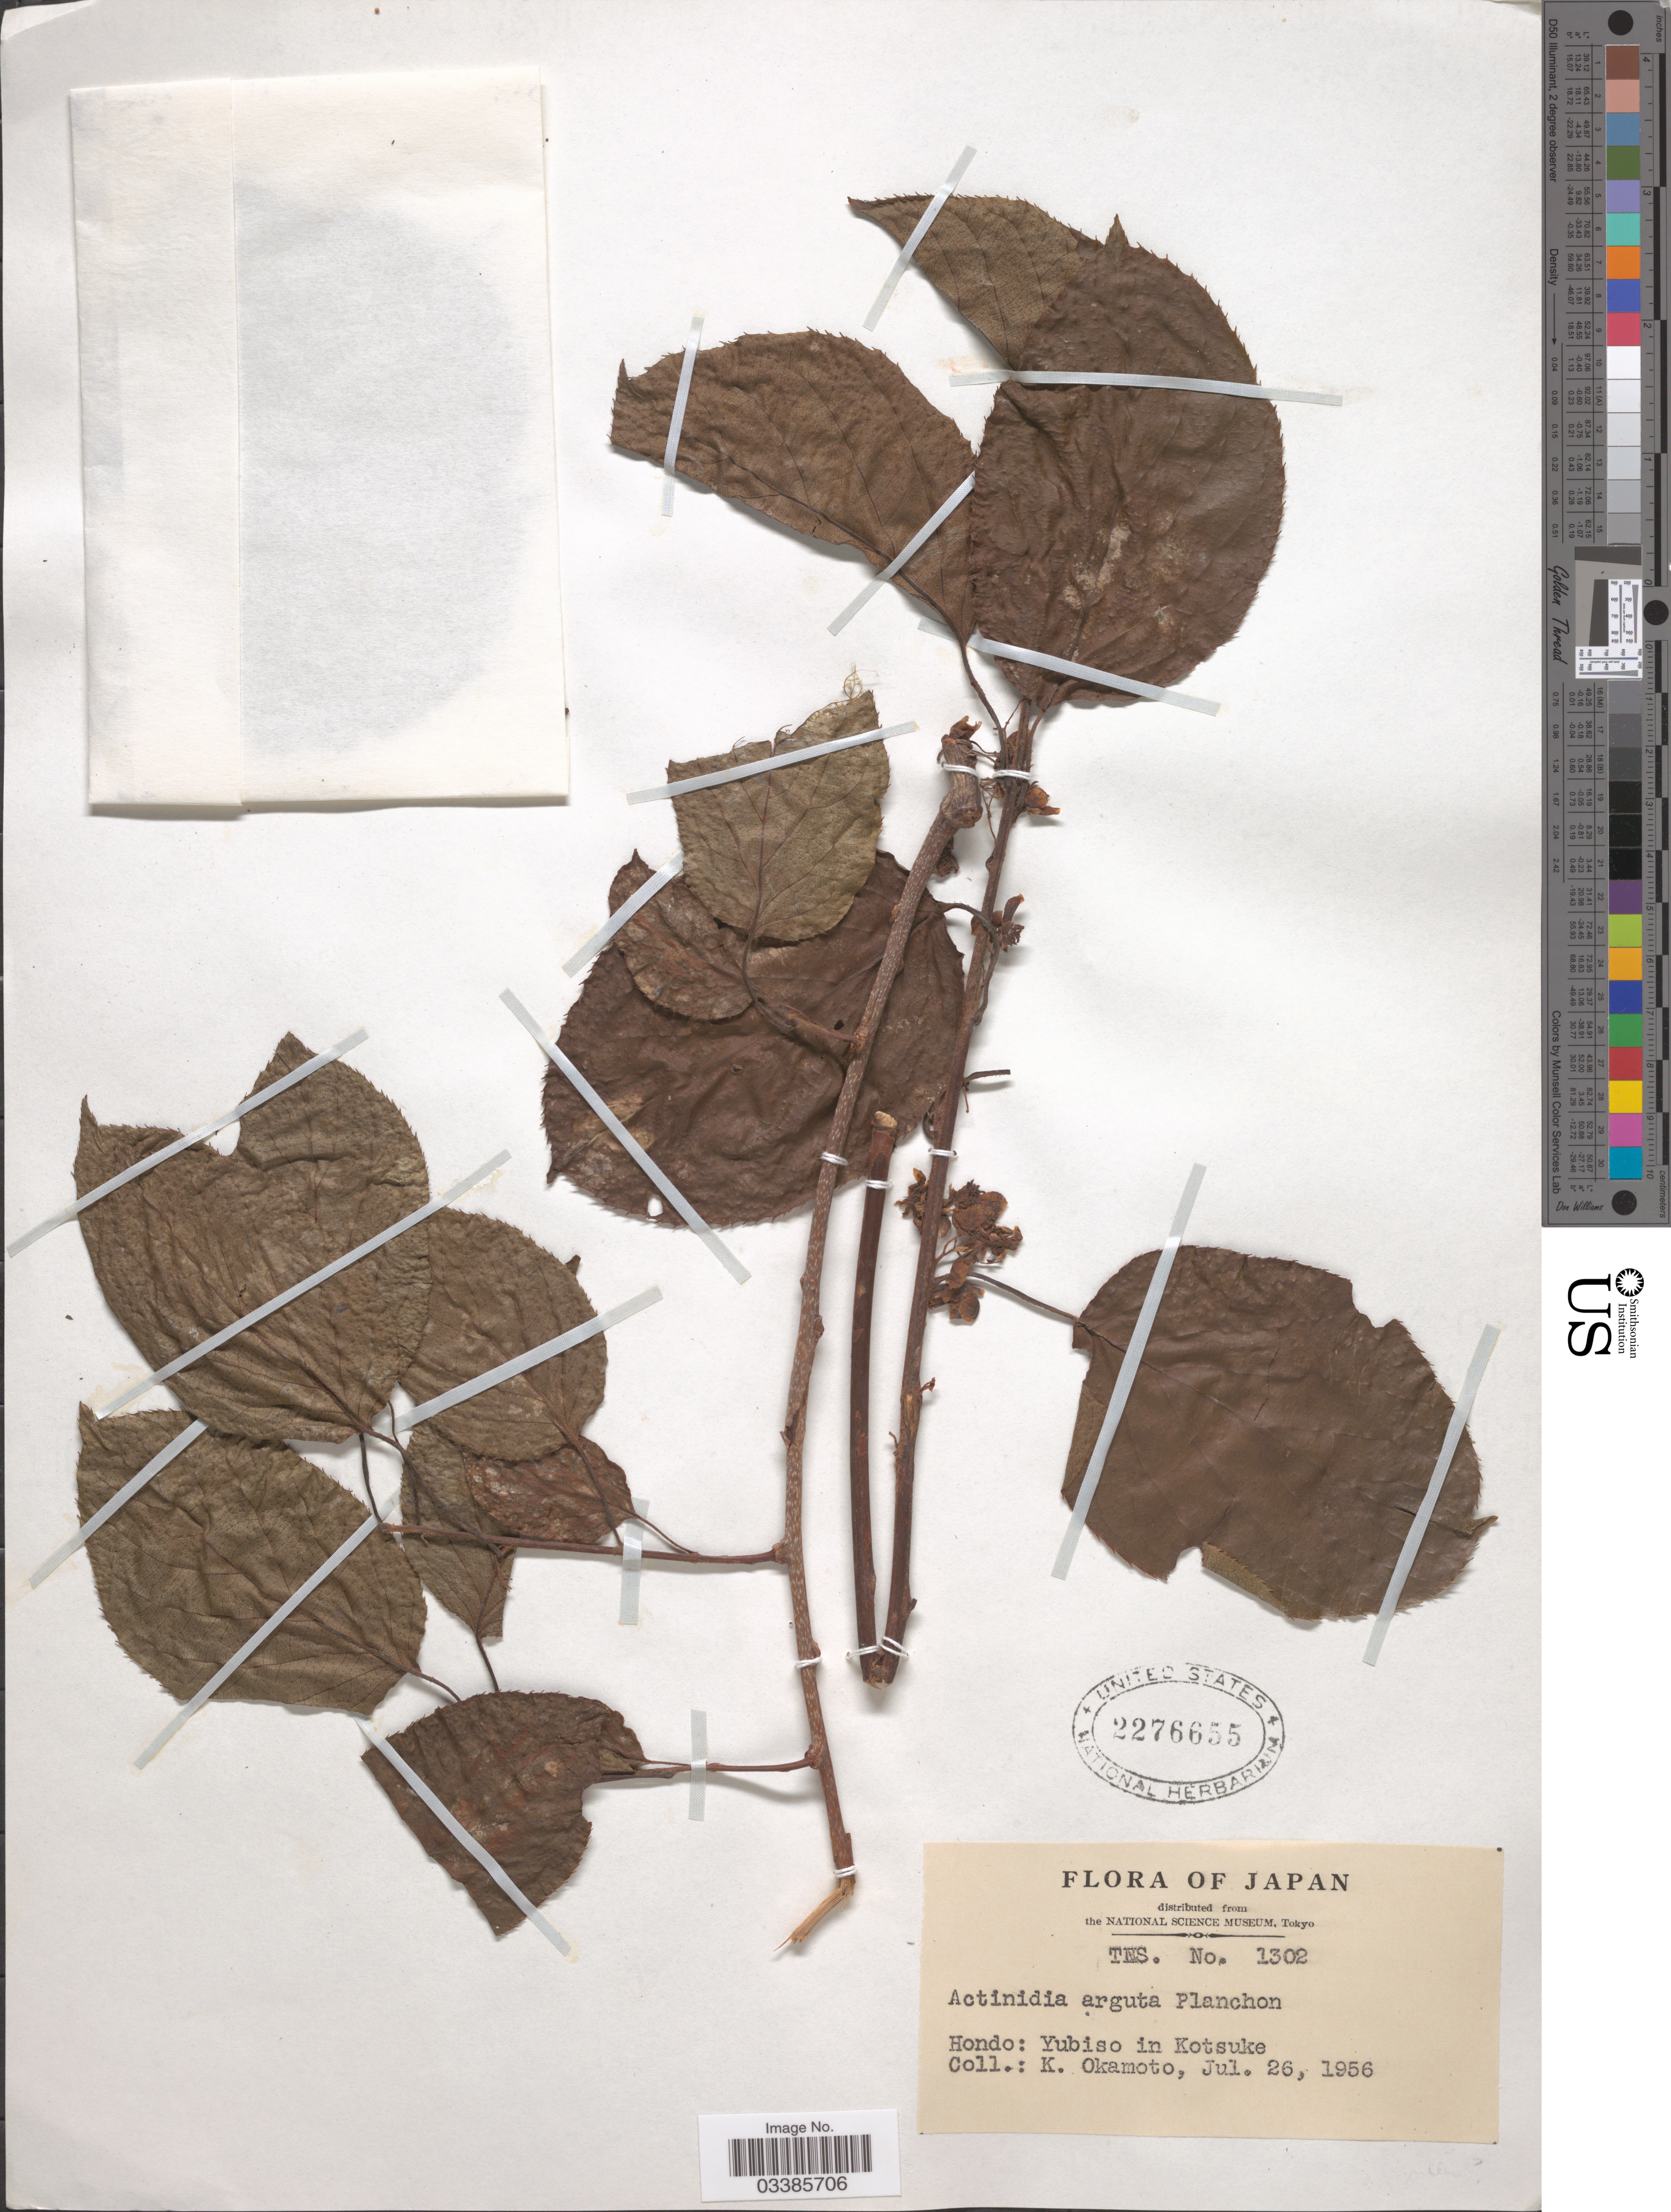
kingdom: Plantae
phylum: Tracheophyta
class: Magnoliopsida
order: Ericales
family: Actinidiaceae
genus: Actinidia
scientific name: Actinidia arguta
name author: (Siebold & Zucc.) Planch. ex Miq.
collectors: K. Okamoto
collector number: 1302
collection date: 1956-07-26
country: Japan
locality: Hondo: Yubiso in Kotsuke.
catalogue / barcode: US 2276655